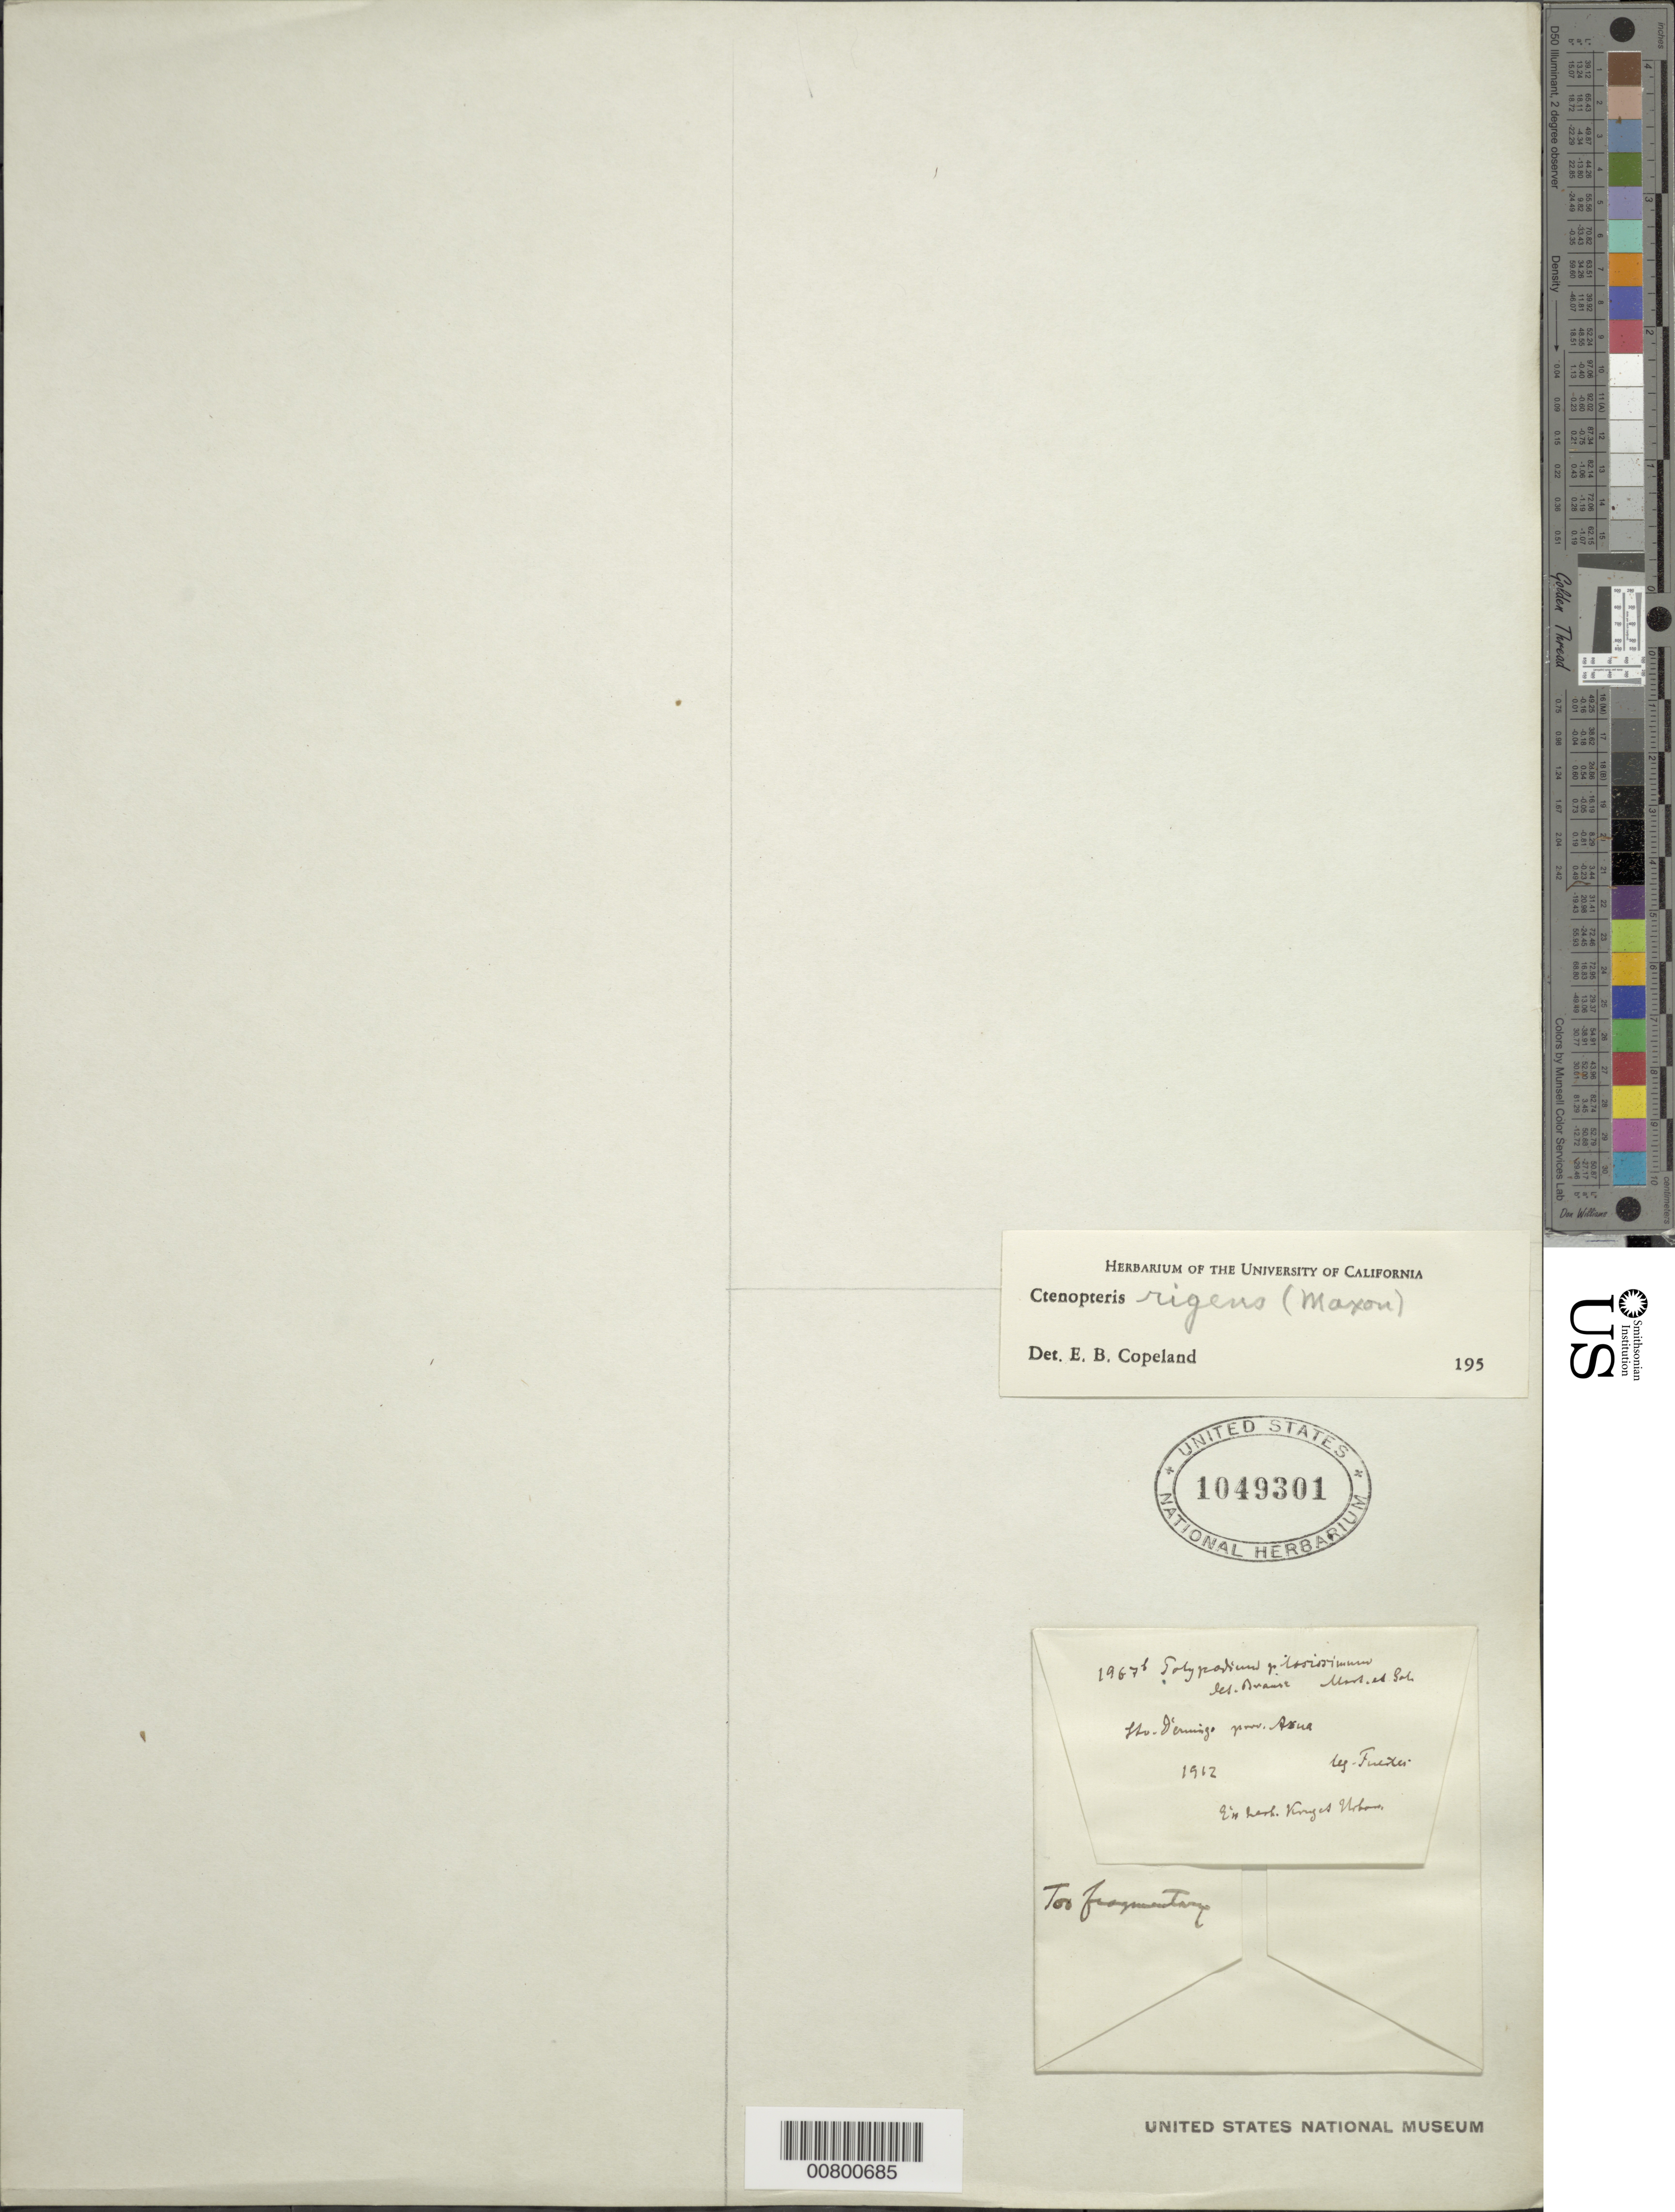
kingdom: Plantae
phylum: Tracheophyta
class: Polypodiopsida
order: Polypodiales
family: Polypodiaceae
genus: Melpomene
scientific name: Melpomene xiphopteroides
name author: (Liebm.) A.R. Sm. & R.C. Moran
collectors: M. D. Fuertes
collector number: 1967b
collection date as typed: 1912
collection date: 1912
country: Dominican Republic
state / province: Azua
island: Hispaniola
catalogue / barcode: US 1049301